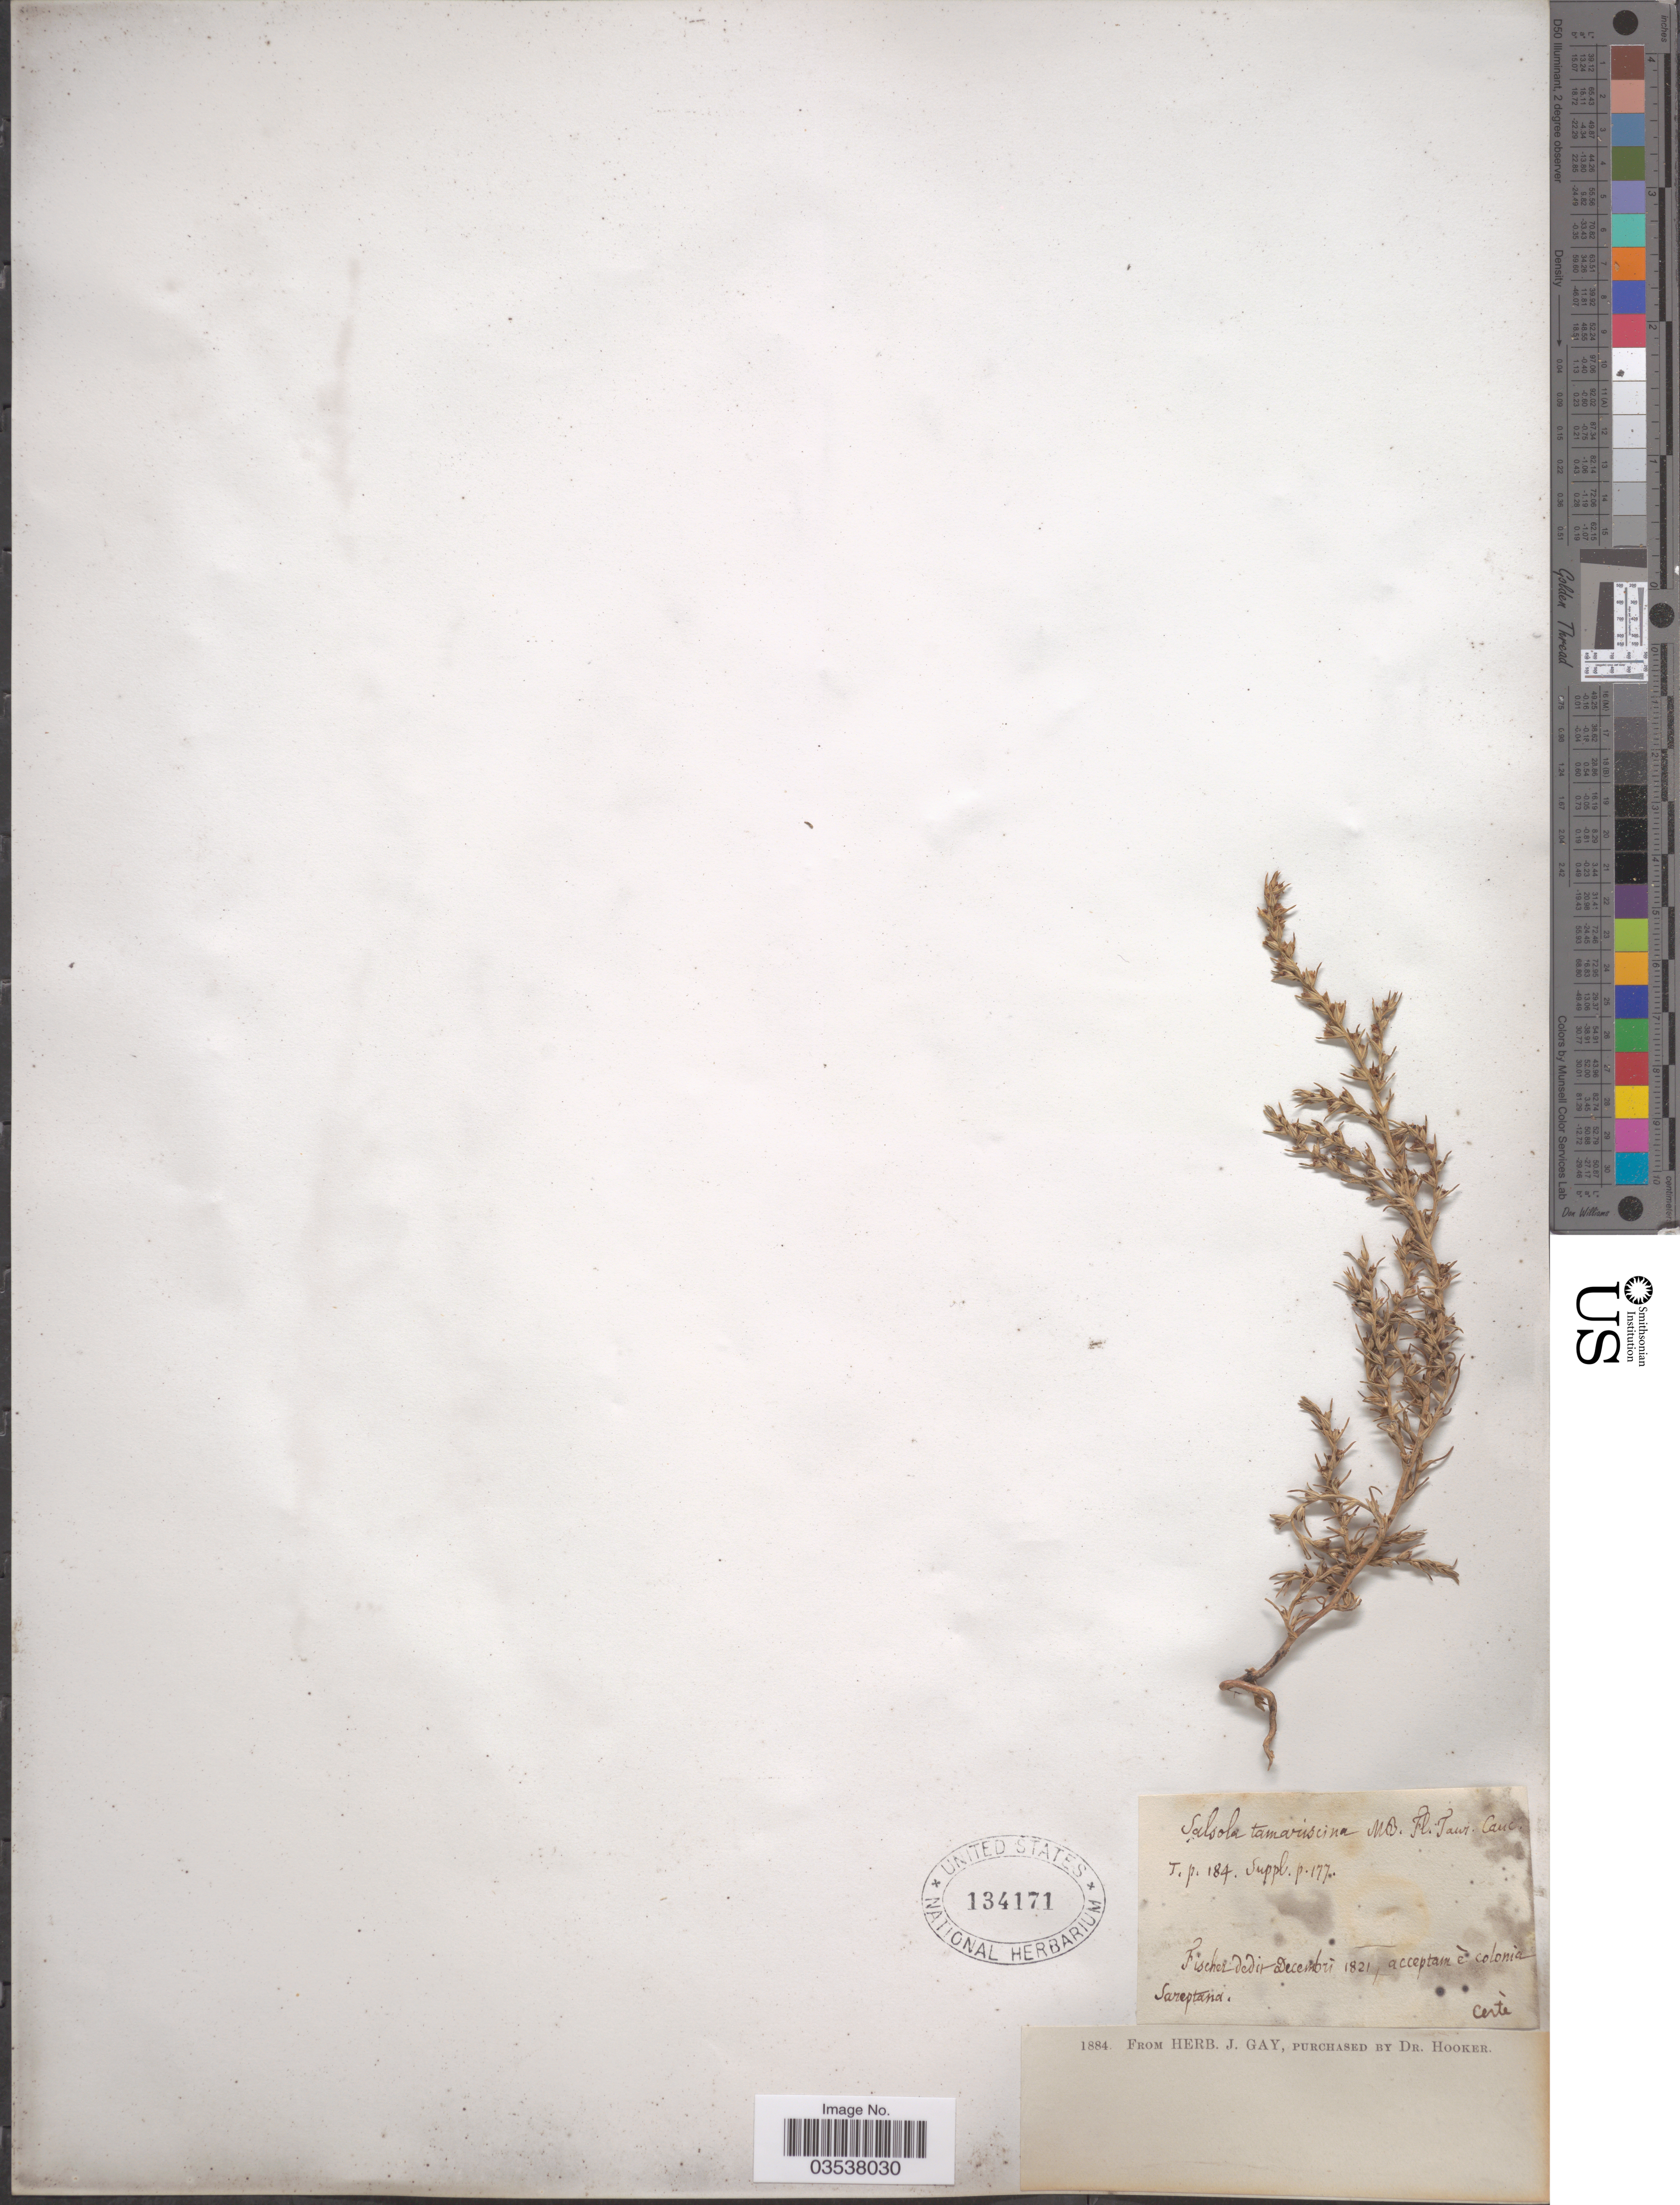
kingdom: Plantae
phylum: Tracheophyta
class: Magnoliopsida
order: Caryophyllales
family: Amaranthaceae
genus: Salsola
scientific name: Salsola tamariscina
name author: Pall.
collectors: -- Fischer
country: Colombia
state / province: Cauca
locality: Tauri. Cauc. Certè. [interpreted]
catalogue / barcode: US 134171